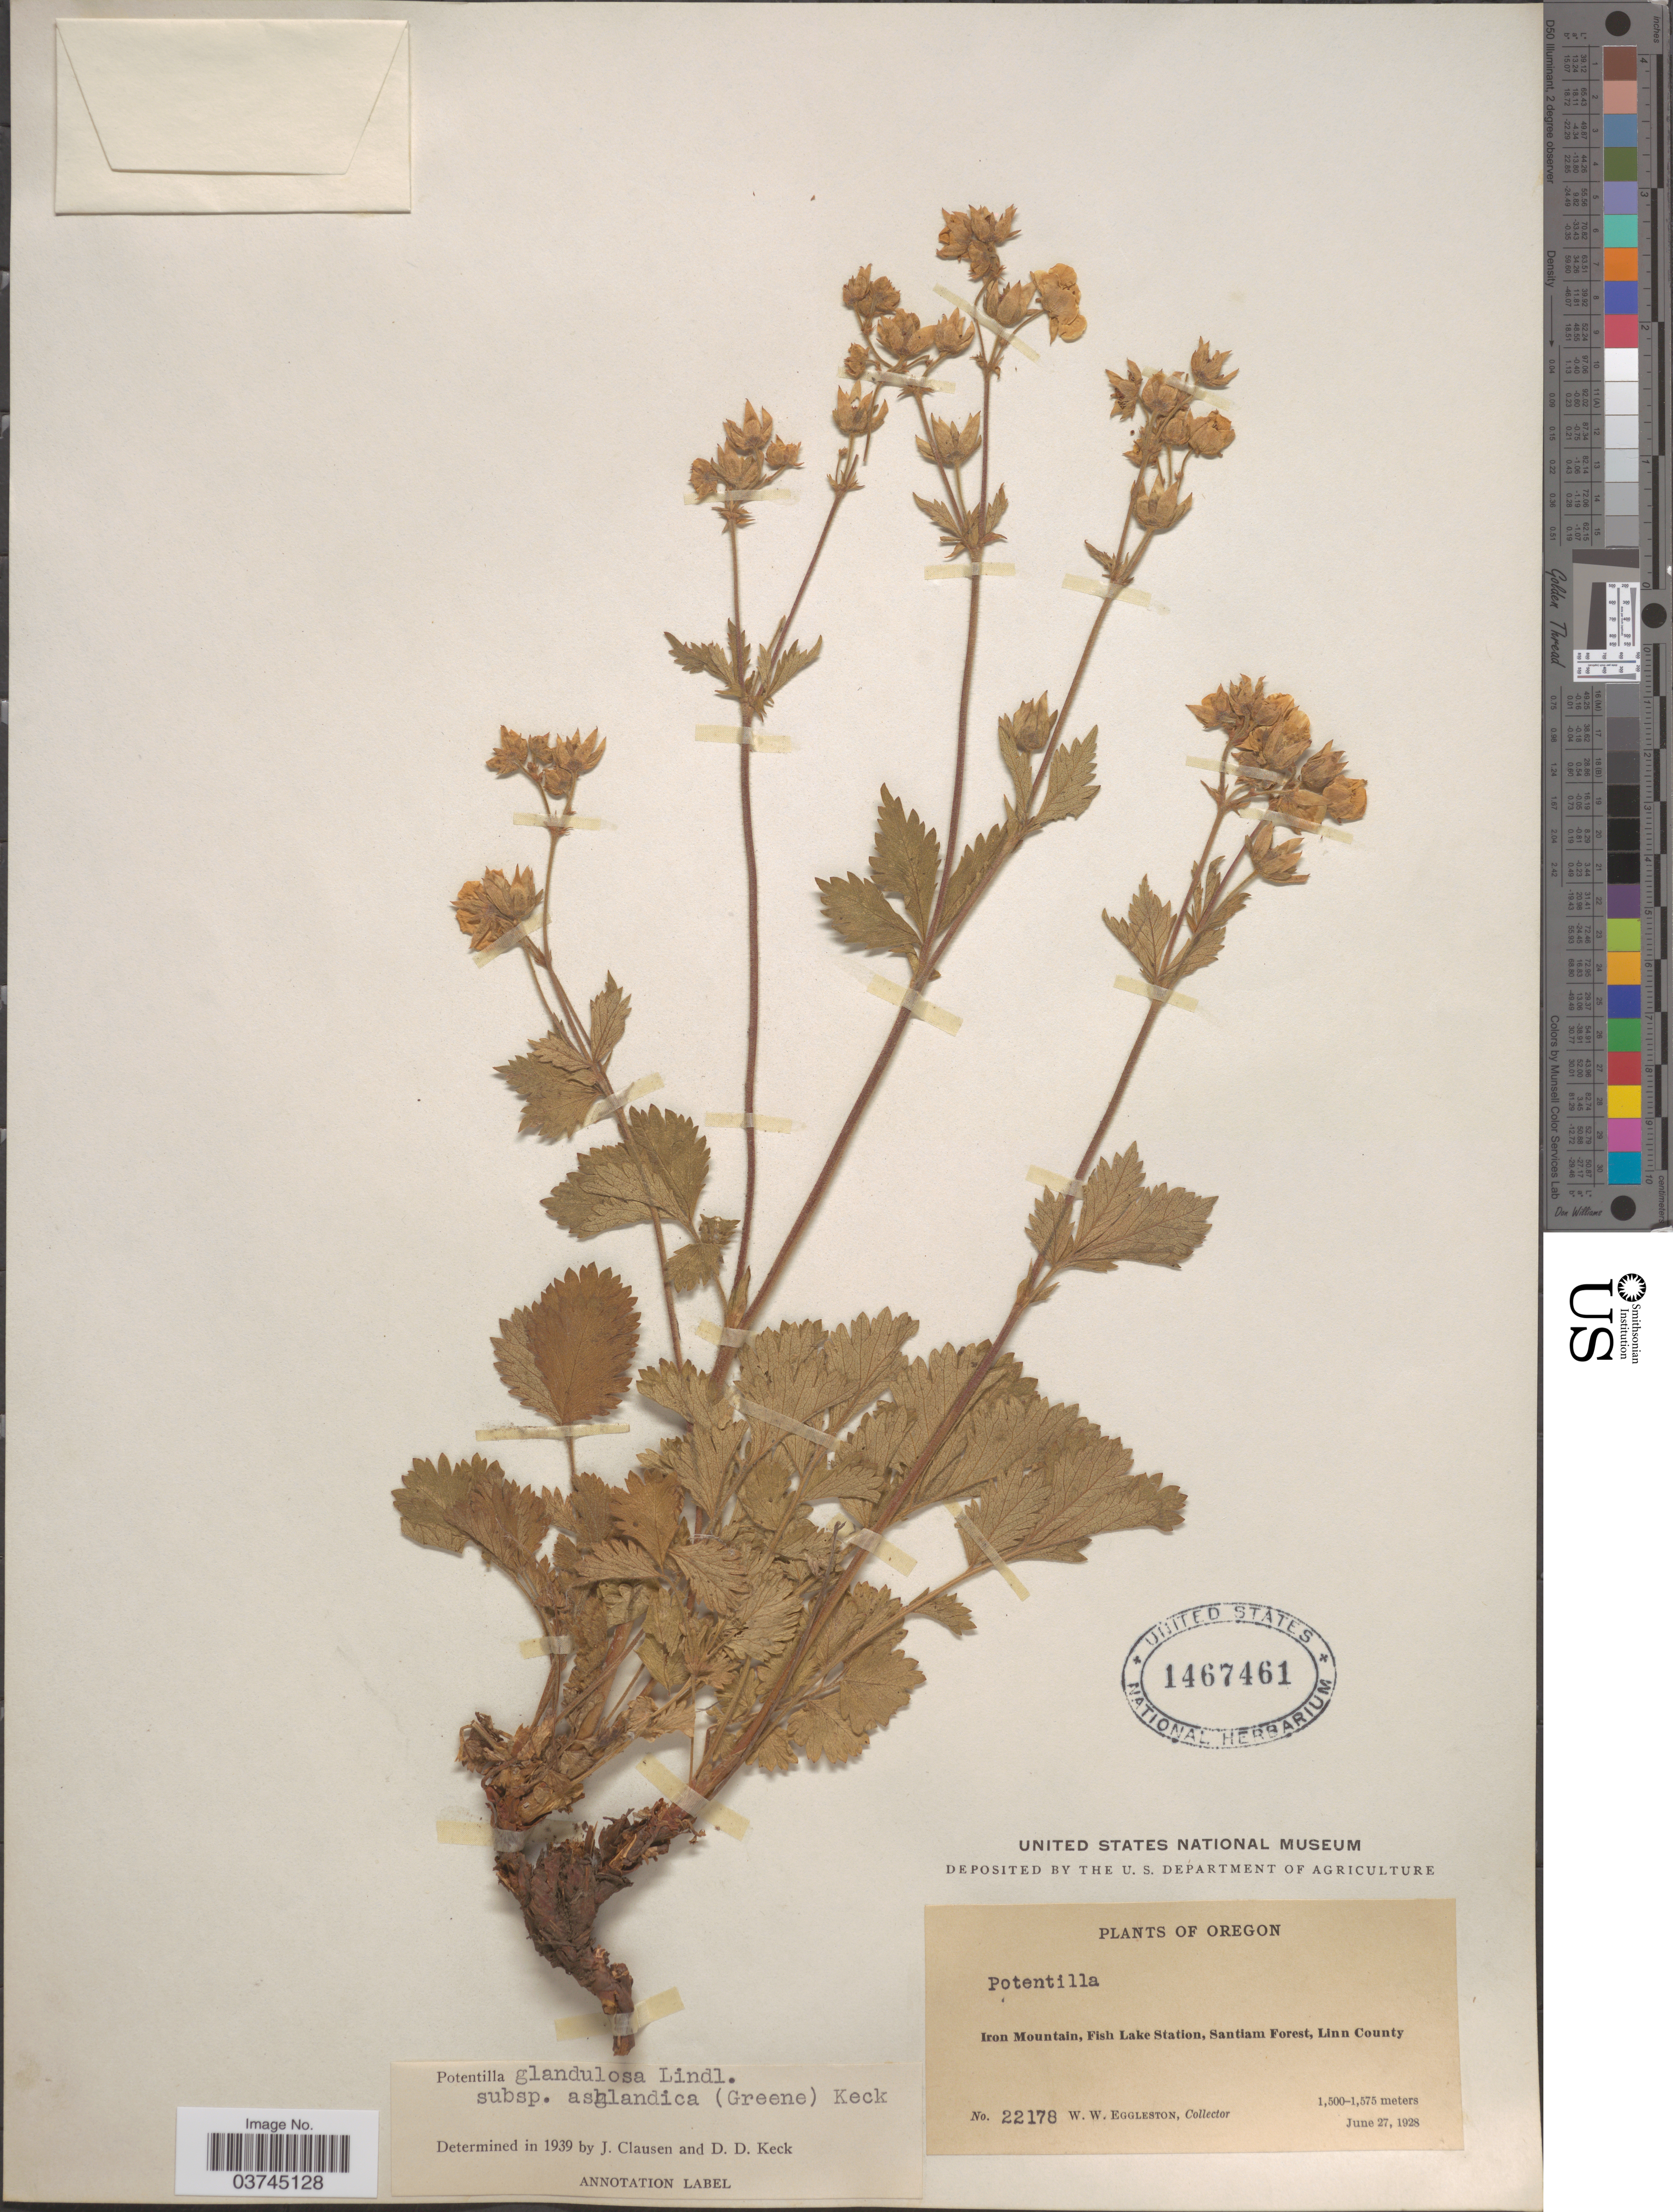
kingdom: Plantae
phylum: Tracheophyta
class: Magnoliopsida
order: Rosales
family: Rosaceae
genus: Drymocallis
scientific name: Drymocallis ashlandica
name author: (Greene) Rydb.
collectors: W. W. Eggleston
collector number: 22178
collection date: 1928-06-27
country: United States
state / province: Oregon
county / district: Linn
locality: Iron Mountain, Fish Lake Station, Santiam Forest, Linn County.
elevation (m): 1500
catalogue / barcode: US 1467461